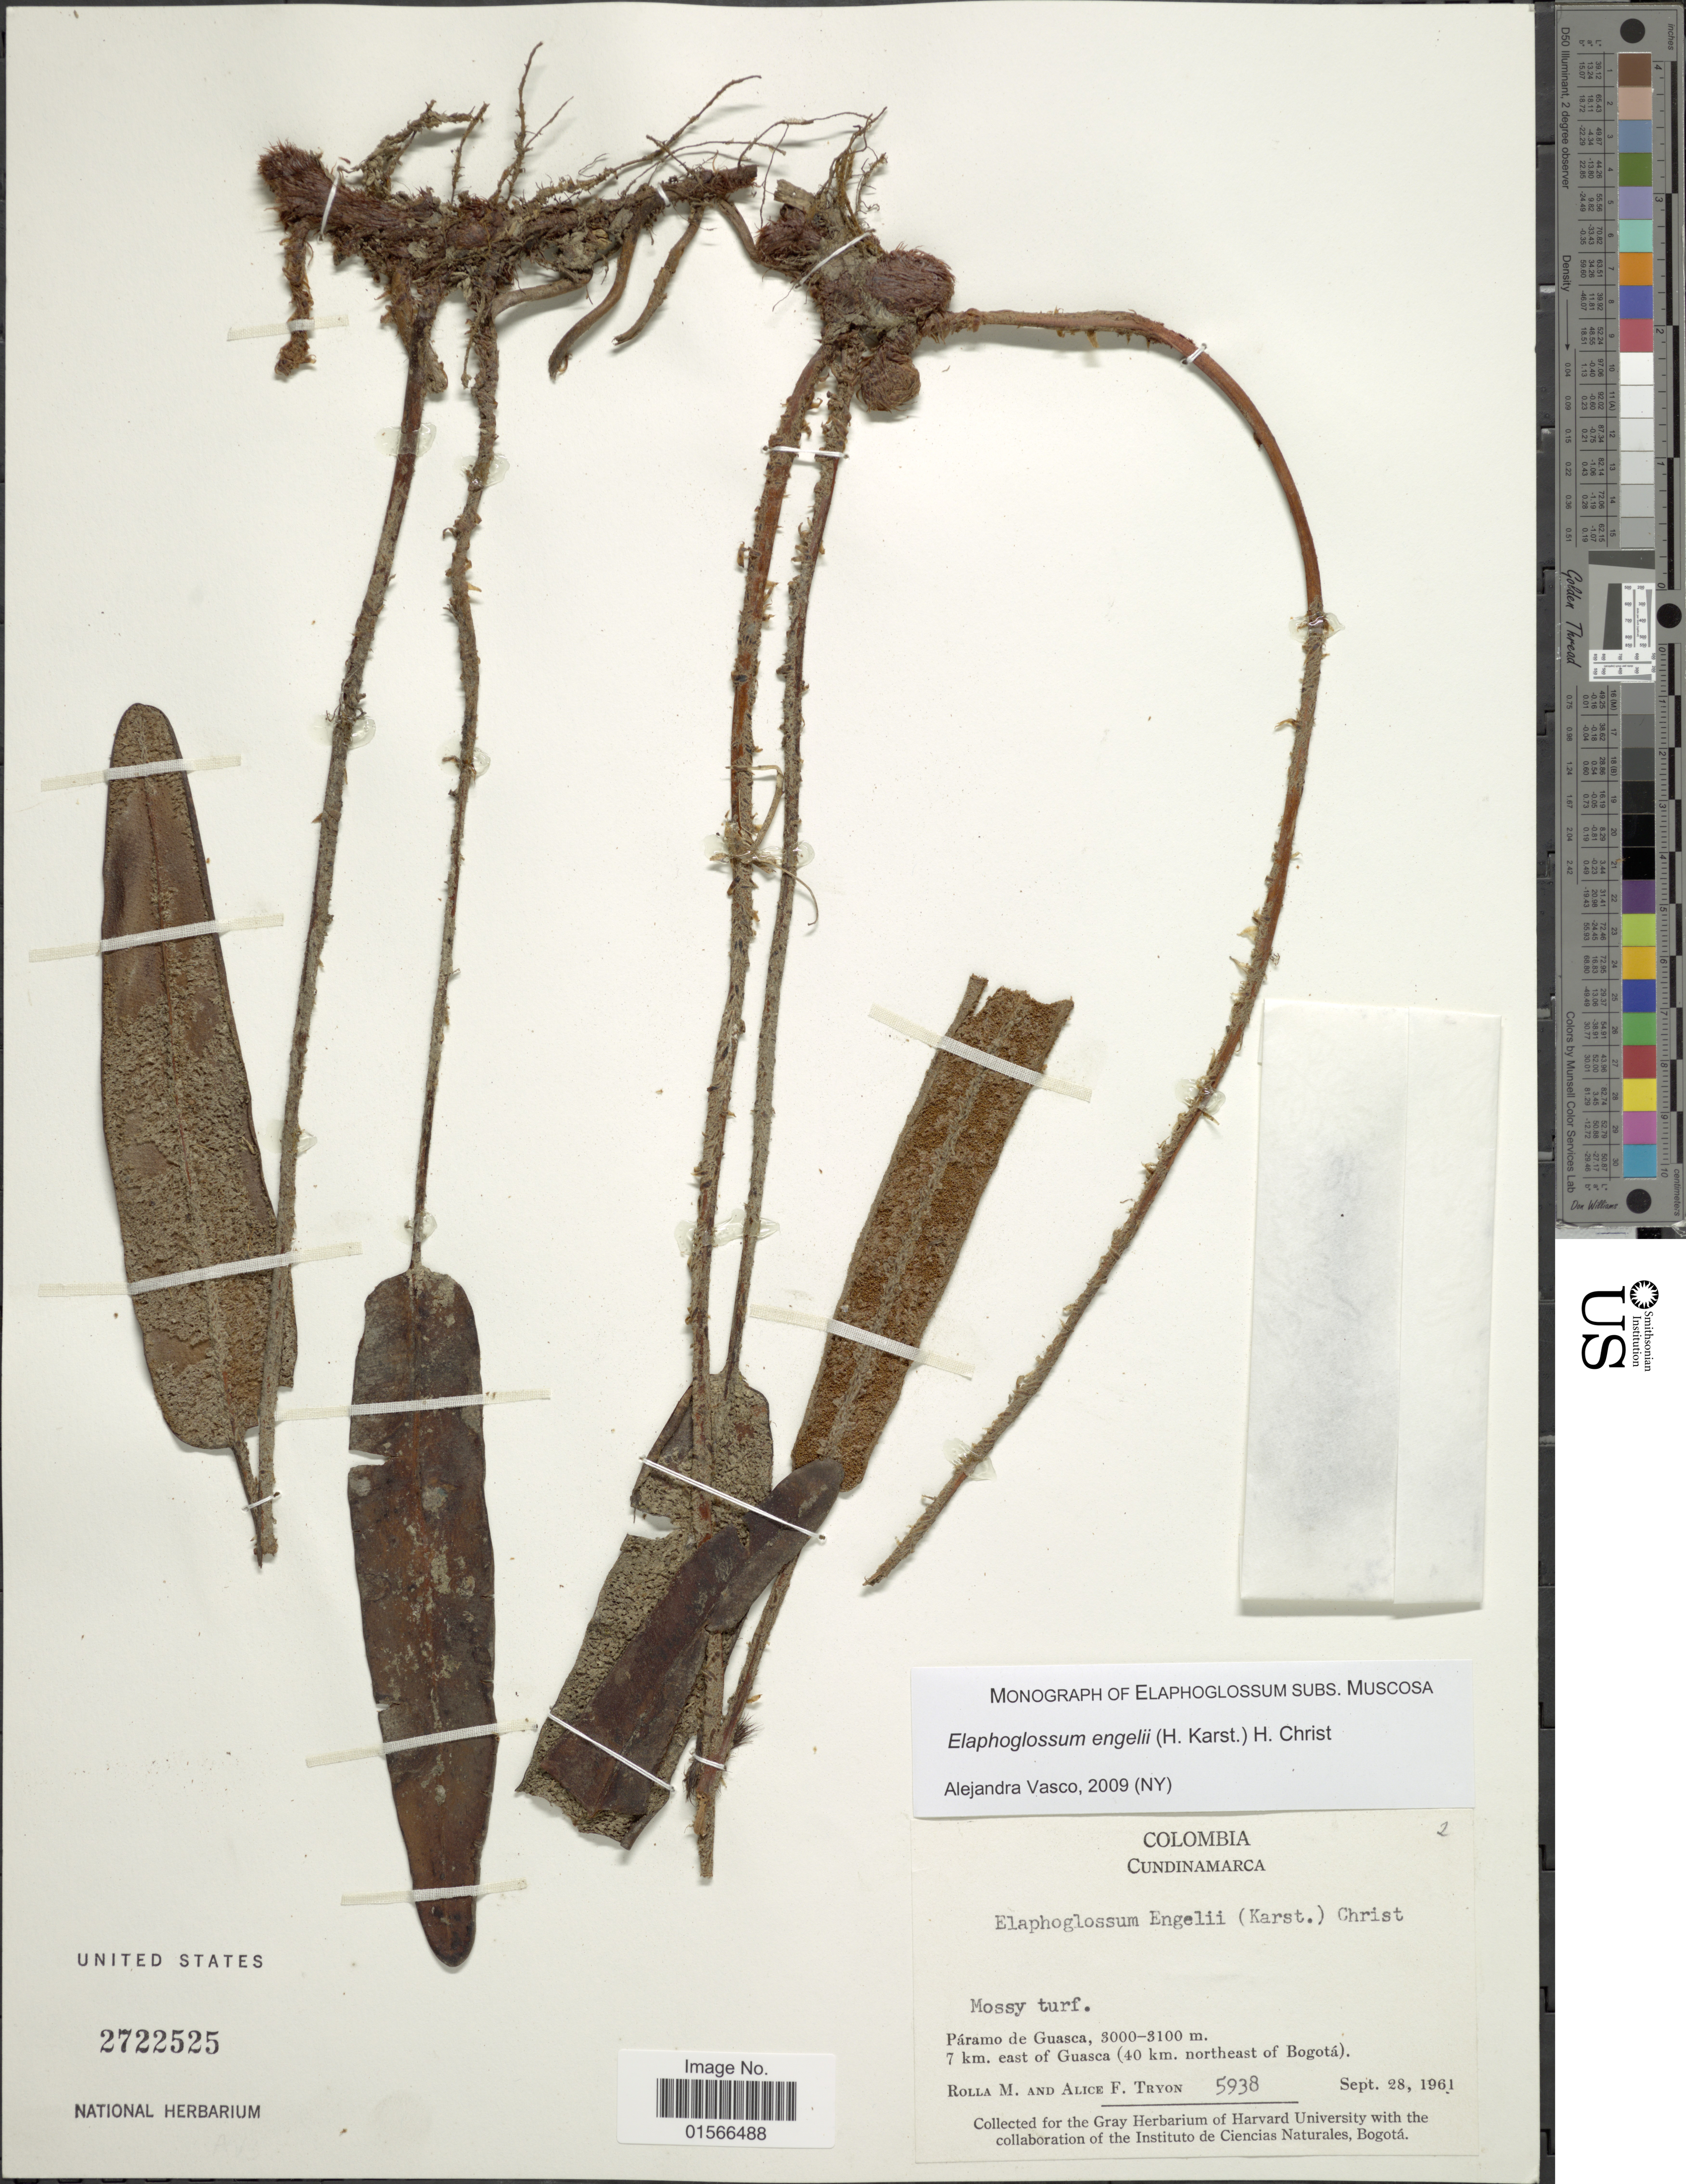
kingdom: Plantae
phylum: Tracheophyta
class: Polypodiopsida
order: Polypodiales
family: Dryopteridaceae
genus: Elaphoglossum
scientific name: Elaphoglossum engelii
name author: (H. Karst.) Christ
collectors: R. M. Tryon & A. F. Tryon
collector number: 5938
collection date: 1961-09-28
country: Colombia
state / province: Cundinamarca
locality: Páramo de Guasca, 7 km. east of Guasca (40 km. northeast of Bogotá)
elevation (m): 3000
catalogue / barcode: US 2722525